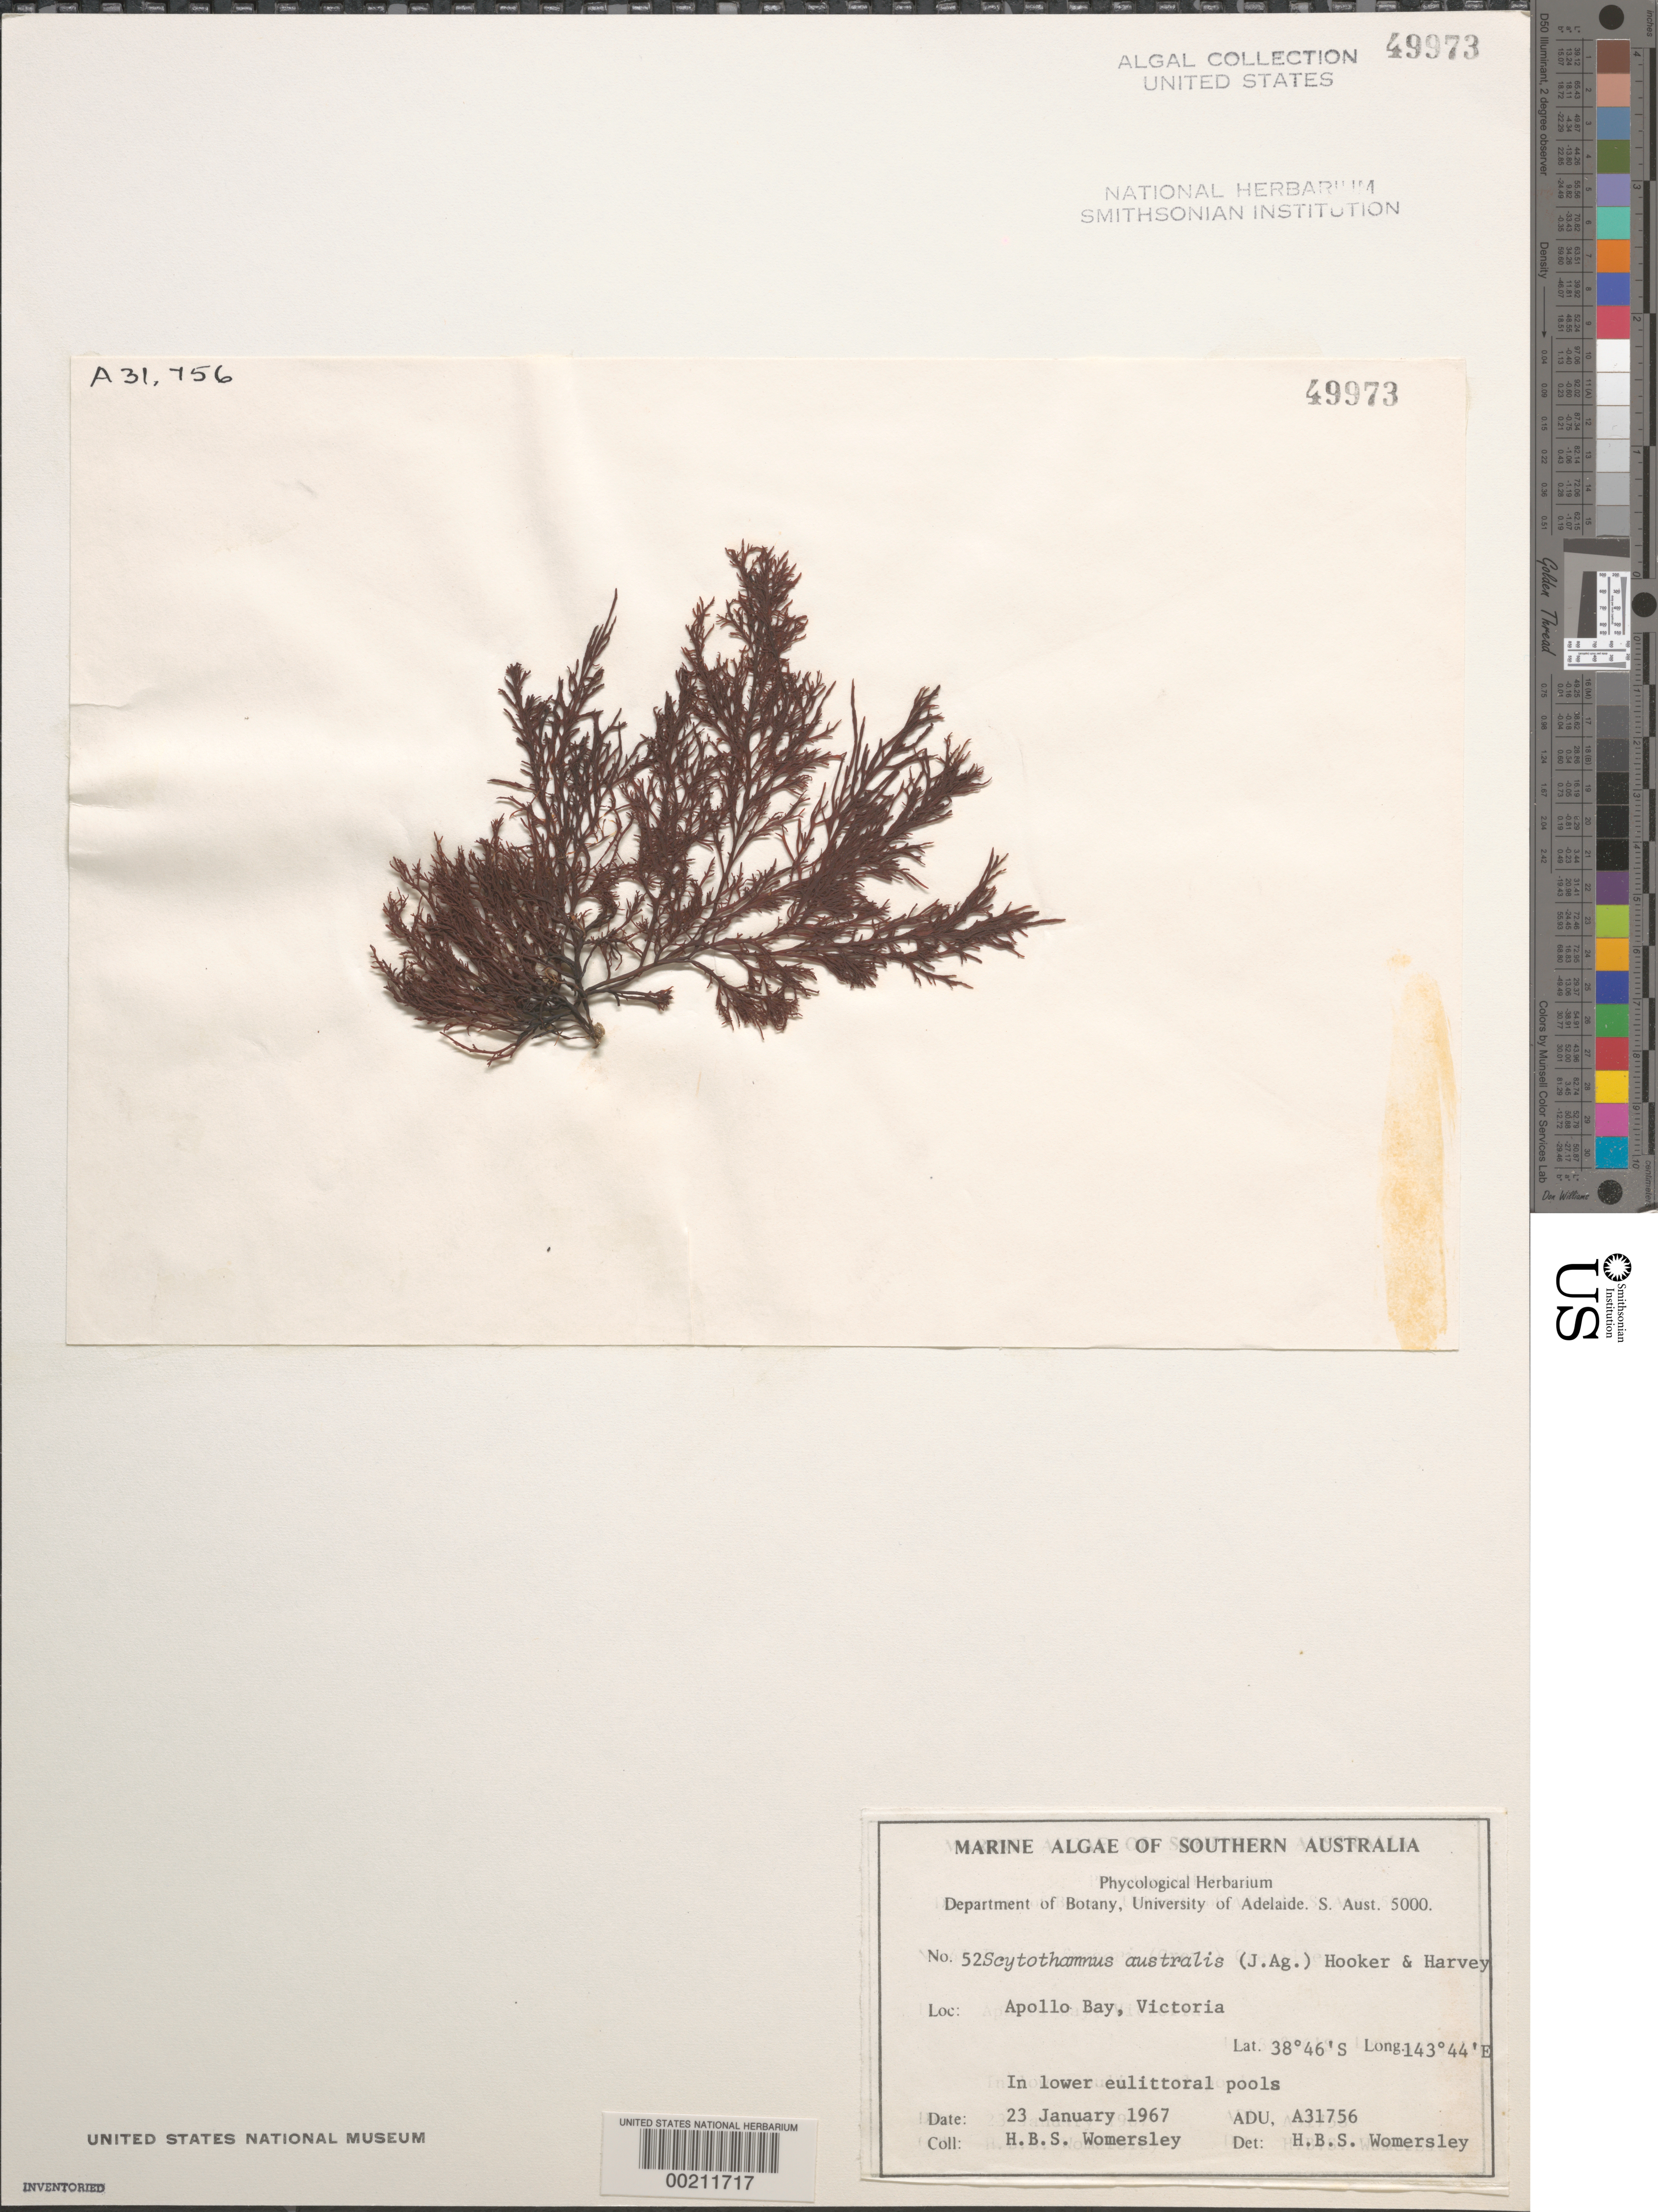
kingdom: Chromista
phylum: Ochrophyta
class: Phaeophyceae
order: Scytothamnales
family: Scytothamnaceae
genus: Scytothamnus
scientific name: Scytothamnus australis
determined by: Womersley, H. B. S.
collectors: H. B. S. Womersley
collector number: ADU A31756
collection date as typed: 23 Jan 1967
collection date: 1967-01-23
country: Australia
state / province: Victoria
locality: Apollo Bay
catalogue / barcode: US 49973